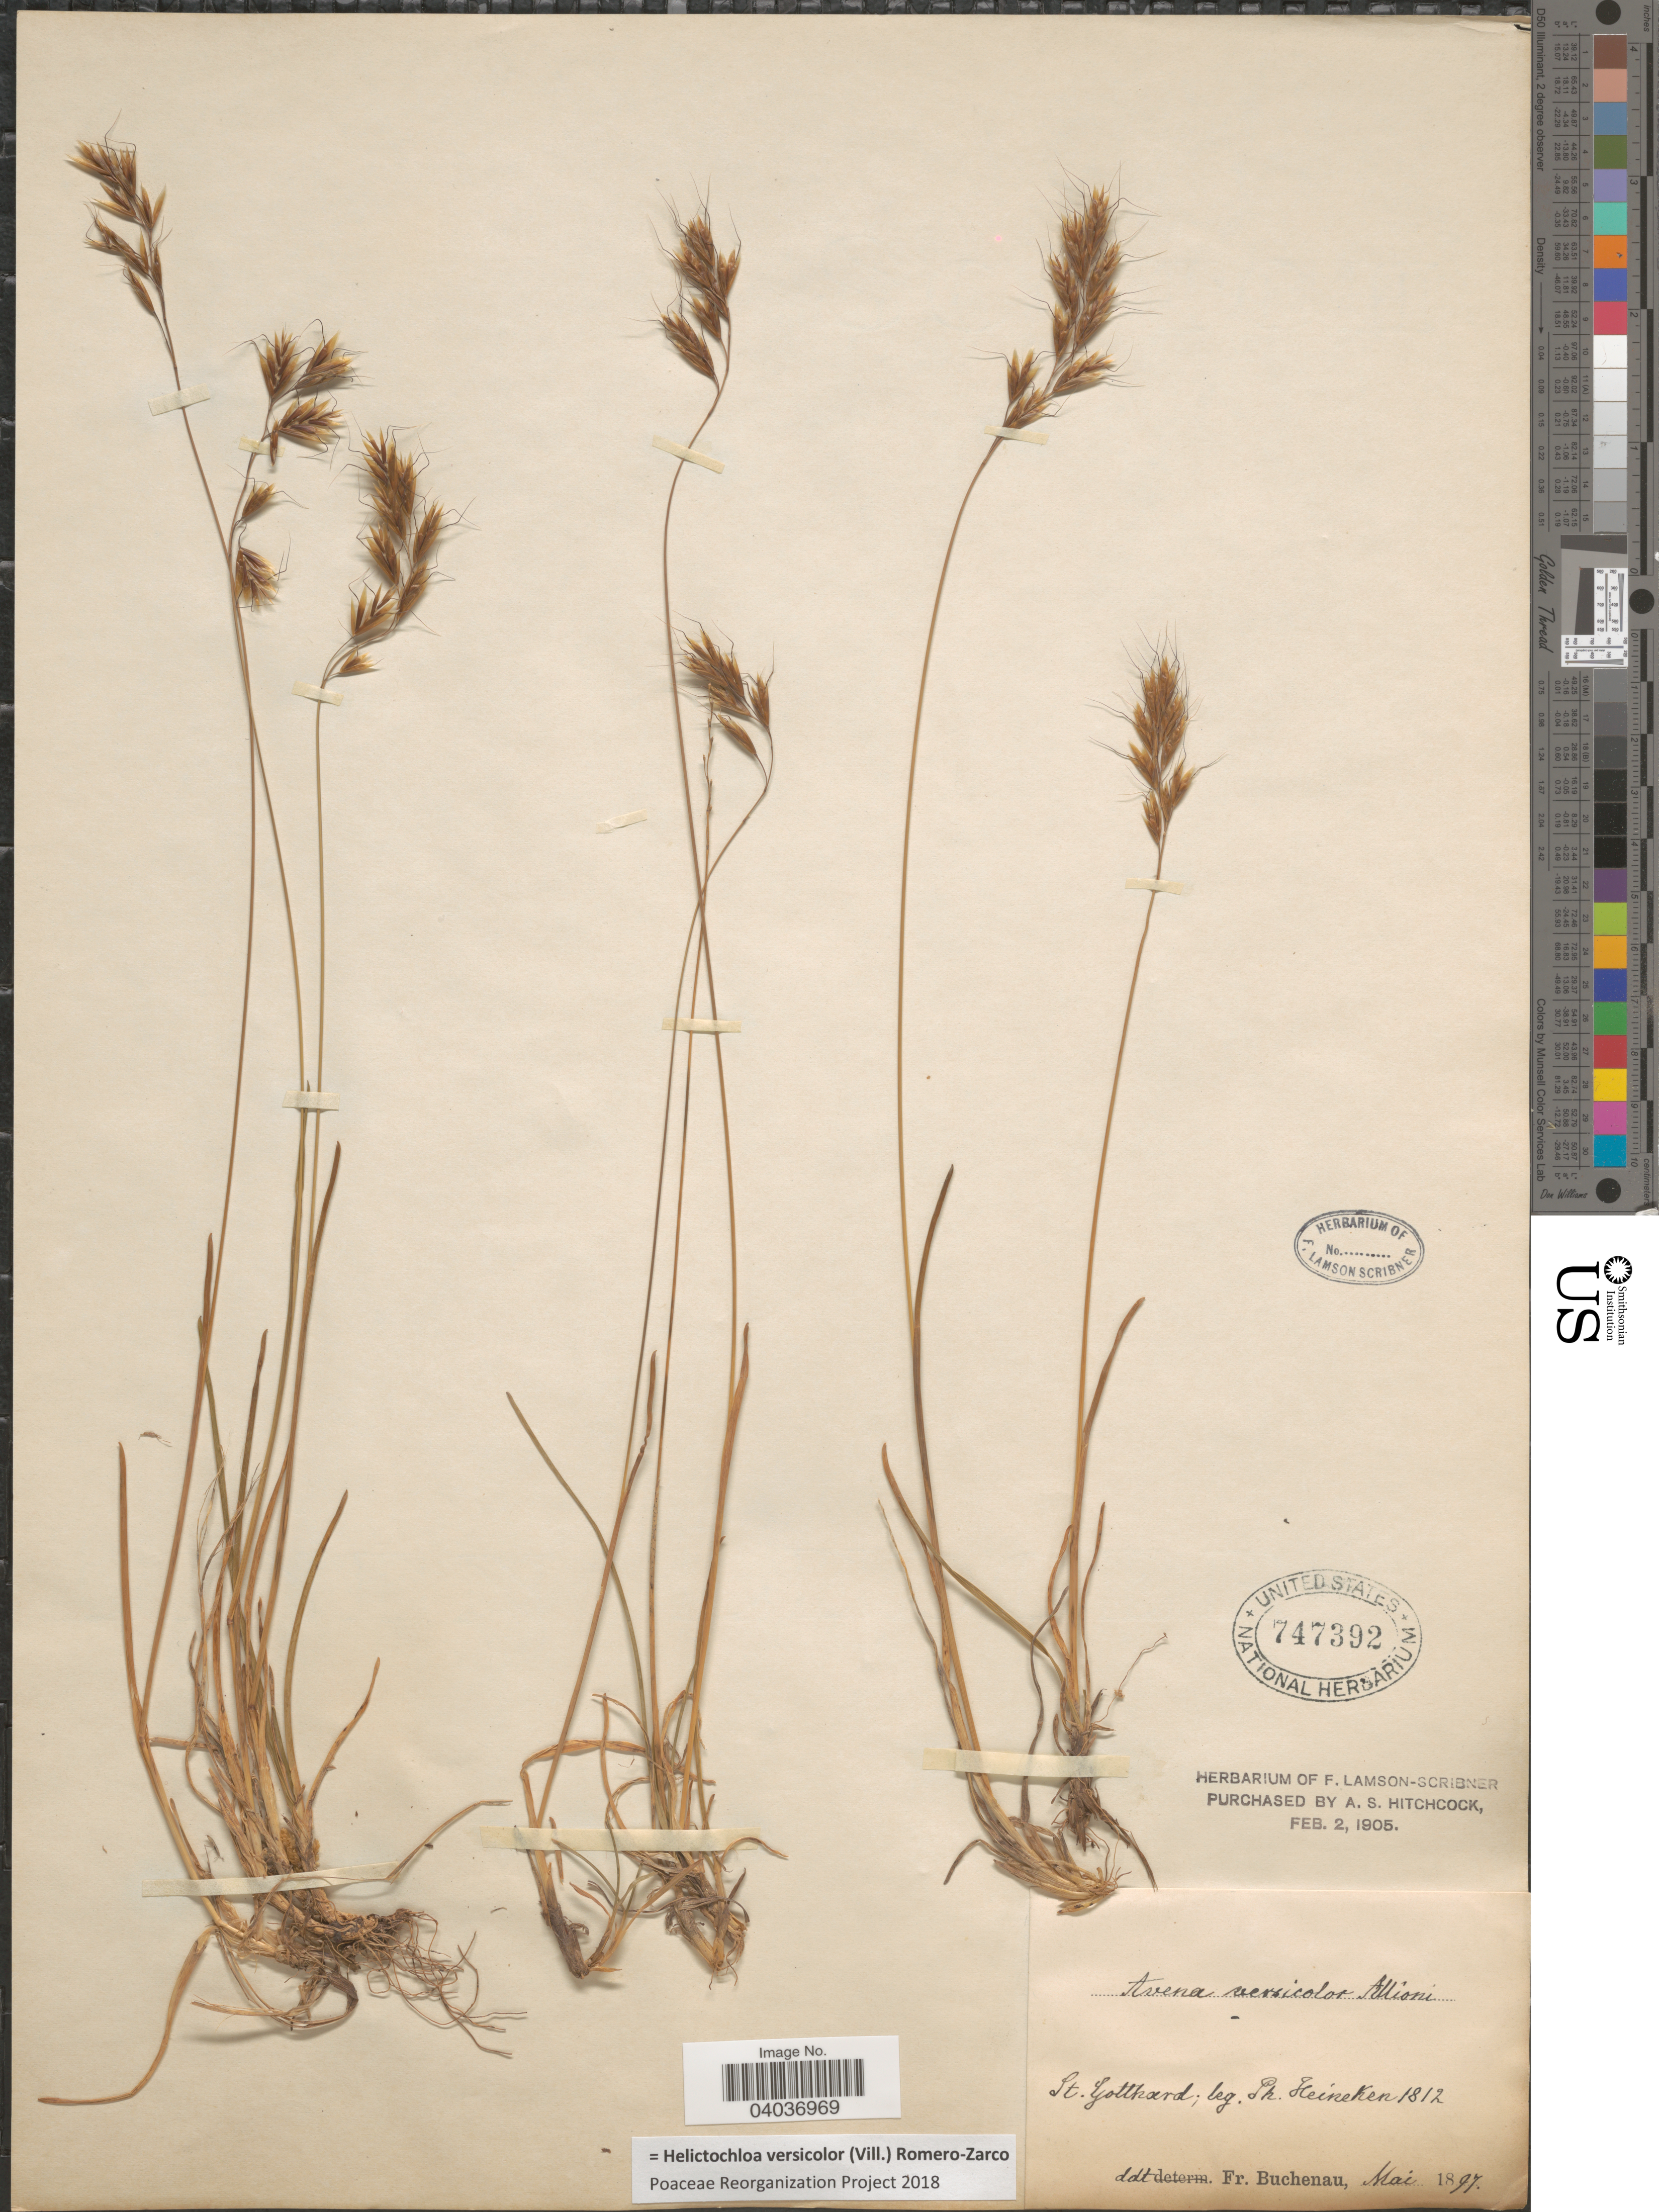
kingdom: Plantae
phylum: Tracheophyta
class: Liliopsida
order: Poales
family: Poaceae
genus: Helictochloa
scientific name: Helictochloa versicolor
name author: (Vill.) Romero Zarco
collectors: P. Heineken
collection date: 1812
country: Switzerland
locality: St. Gotthard.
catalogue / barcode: US 747392